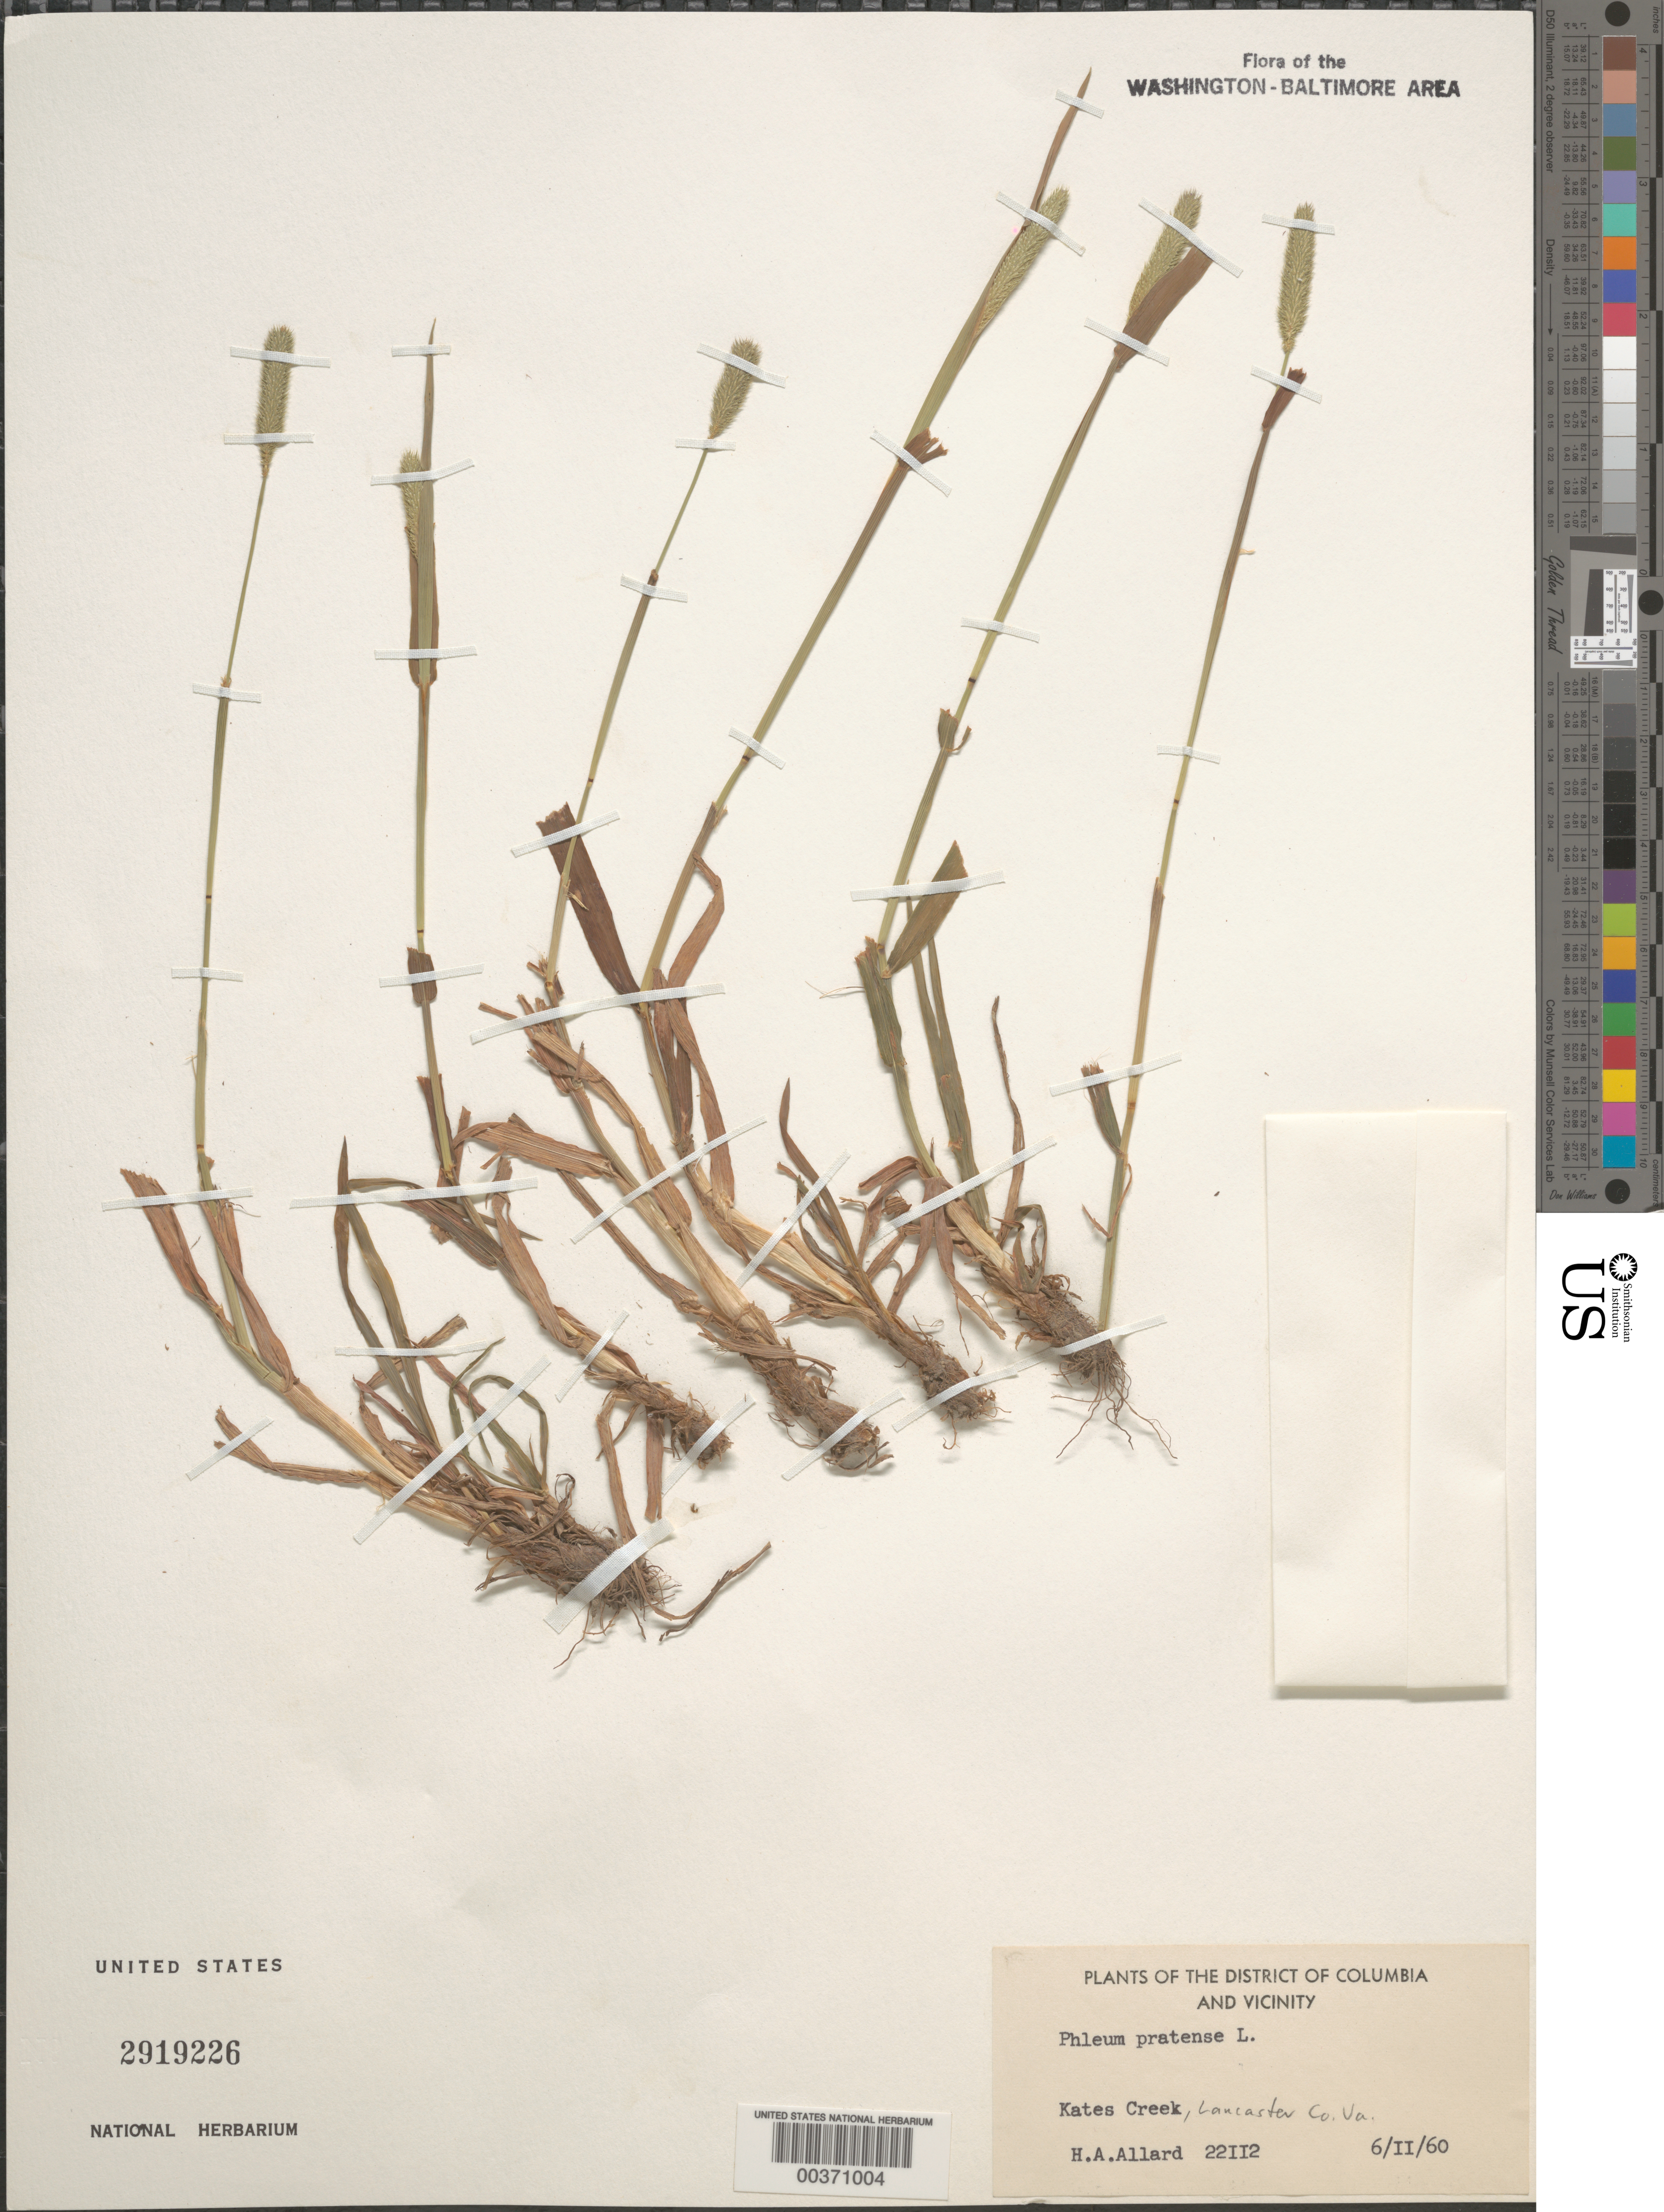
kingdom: Plantae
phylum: Tracheophyta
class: Liliopsida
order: Poales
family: Poaceae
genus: Phleum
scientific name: Phleum pratense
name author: L.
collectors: H. A. Allard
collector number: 22112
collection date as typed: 11 Jun 1960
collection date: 1960-06-11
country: United States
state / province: Virginia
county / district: Lancaster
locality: Kates Creek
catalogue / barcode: US 2919226